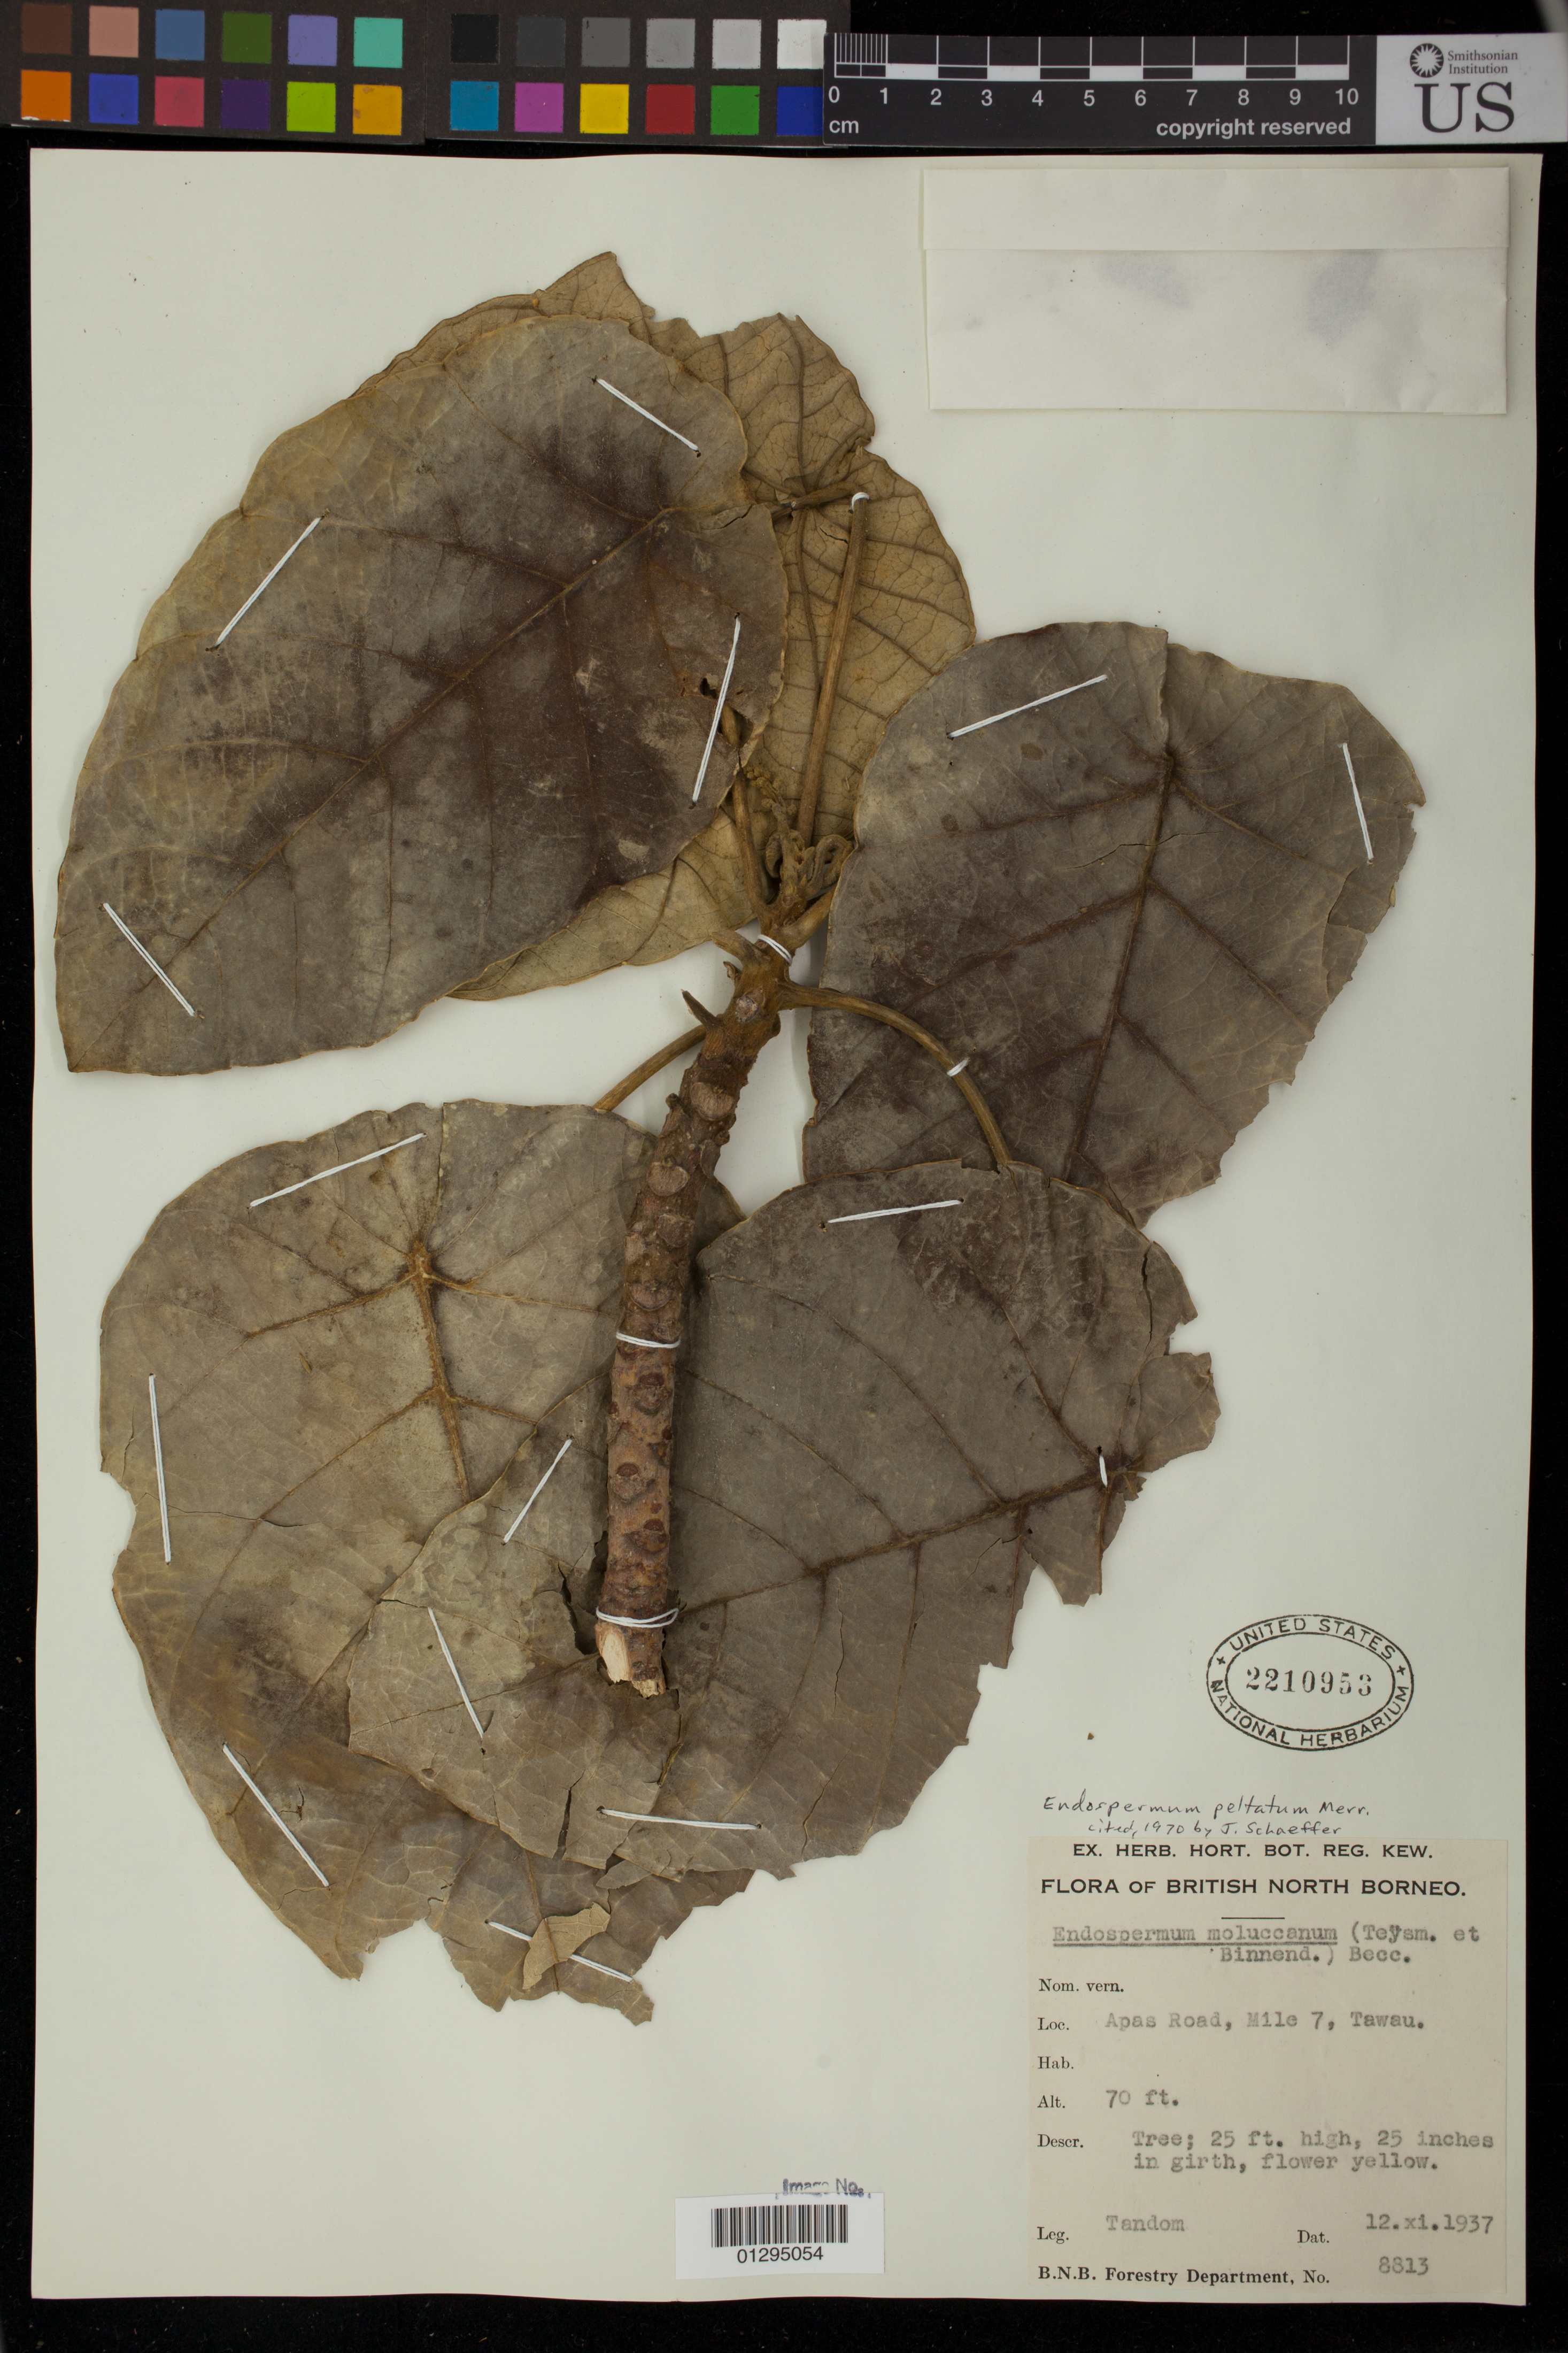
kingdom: Plantae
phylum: Tracheophyta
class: Magnoliopsida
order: Malpighiales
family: Euphorbiaceae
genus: Endospermum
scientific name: Endospermum moluccanum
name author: (Teijsm. & Binn.) Kurz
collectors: -. Tandom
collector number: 8813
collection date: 1937-11-12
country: Malaysia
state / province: Sabah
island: Borneo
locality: British North Borneo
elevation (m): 21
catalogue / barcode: US 2210953